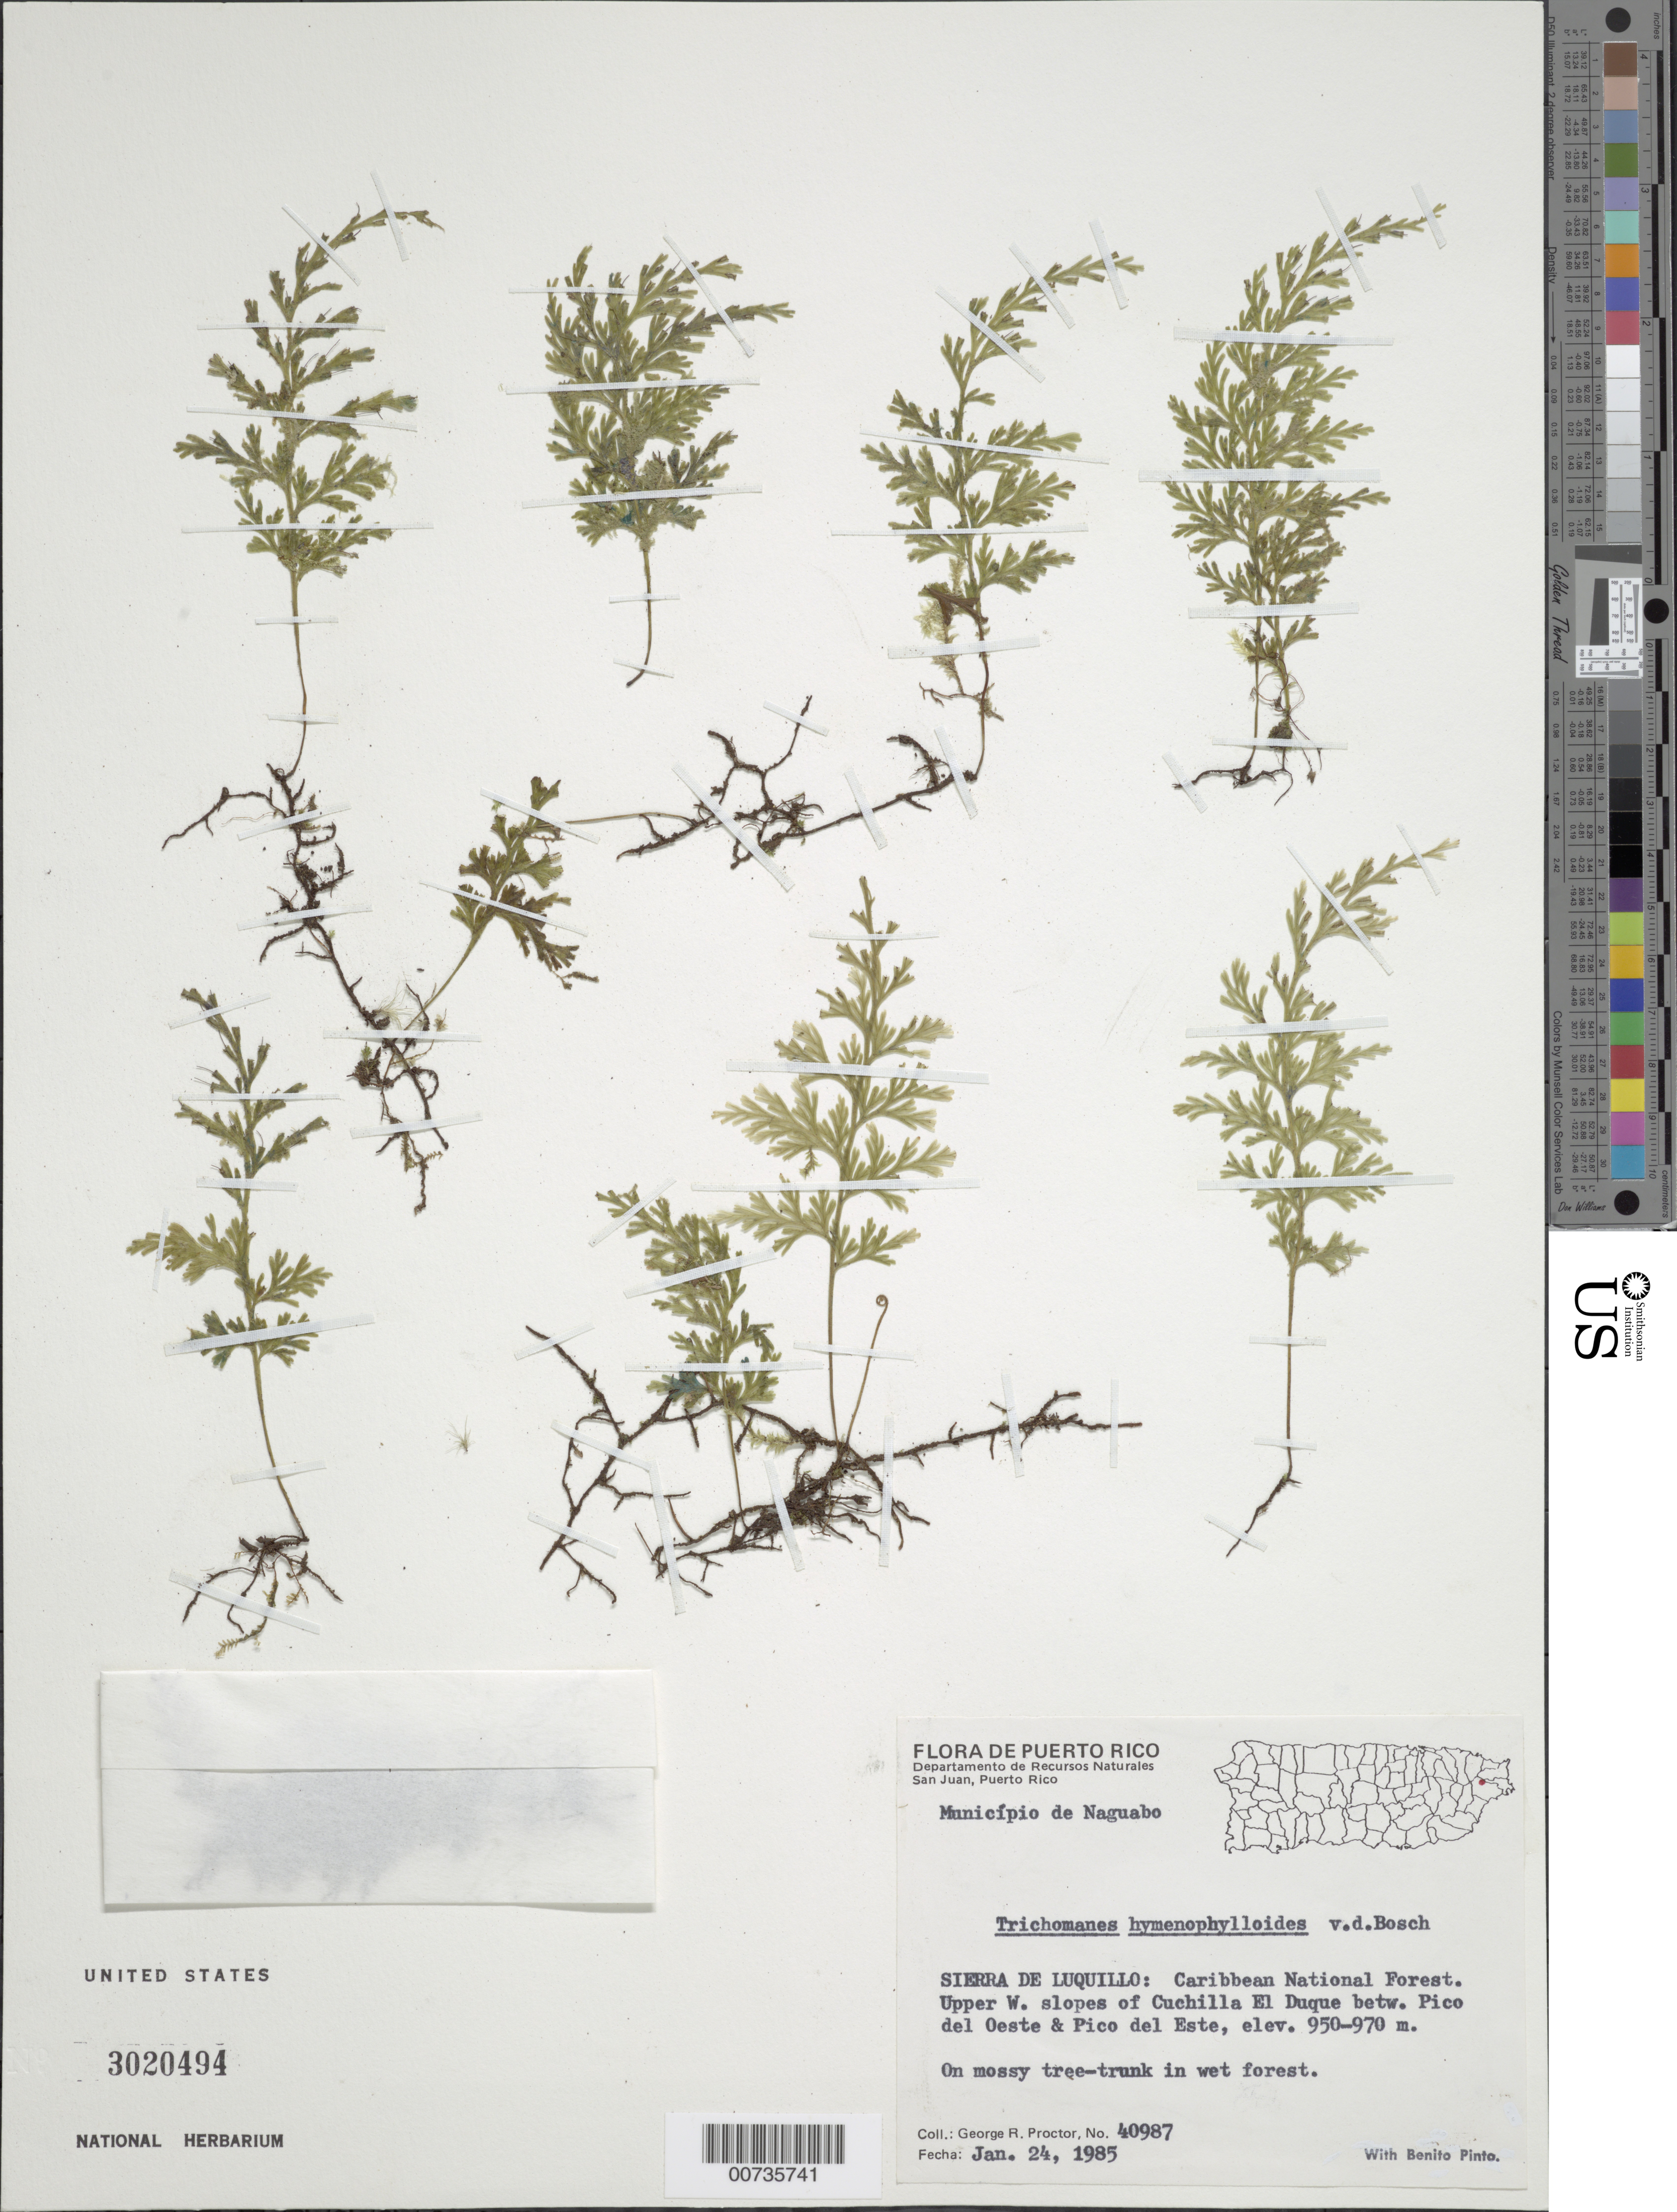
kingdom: Plantae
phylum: Tracheophyta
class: Polypodiopsida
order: Hymenophyllales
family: Hymenophyllaceae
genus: Polyphlebium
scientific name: Polyphlebium hymenophylloides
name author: (Bosch) Ebihara & Dubuisson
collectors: G. R. Proctor & B. Pinto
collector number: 40987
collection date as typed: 24 Jan 1985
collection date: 1985-01-24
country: Puerto Rico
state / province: Naguabo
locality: Mun. Naguabo, Sierra de Luquillo: Carib. Natl. Forest, Upper W slopes of Cuchilla El Duque btw Pico del Oeste & Pico del Este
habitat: On mossy tree-trunk in wet forest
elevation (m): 950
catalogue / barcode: US 3020494